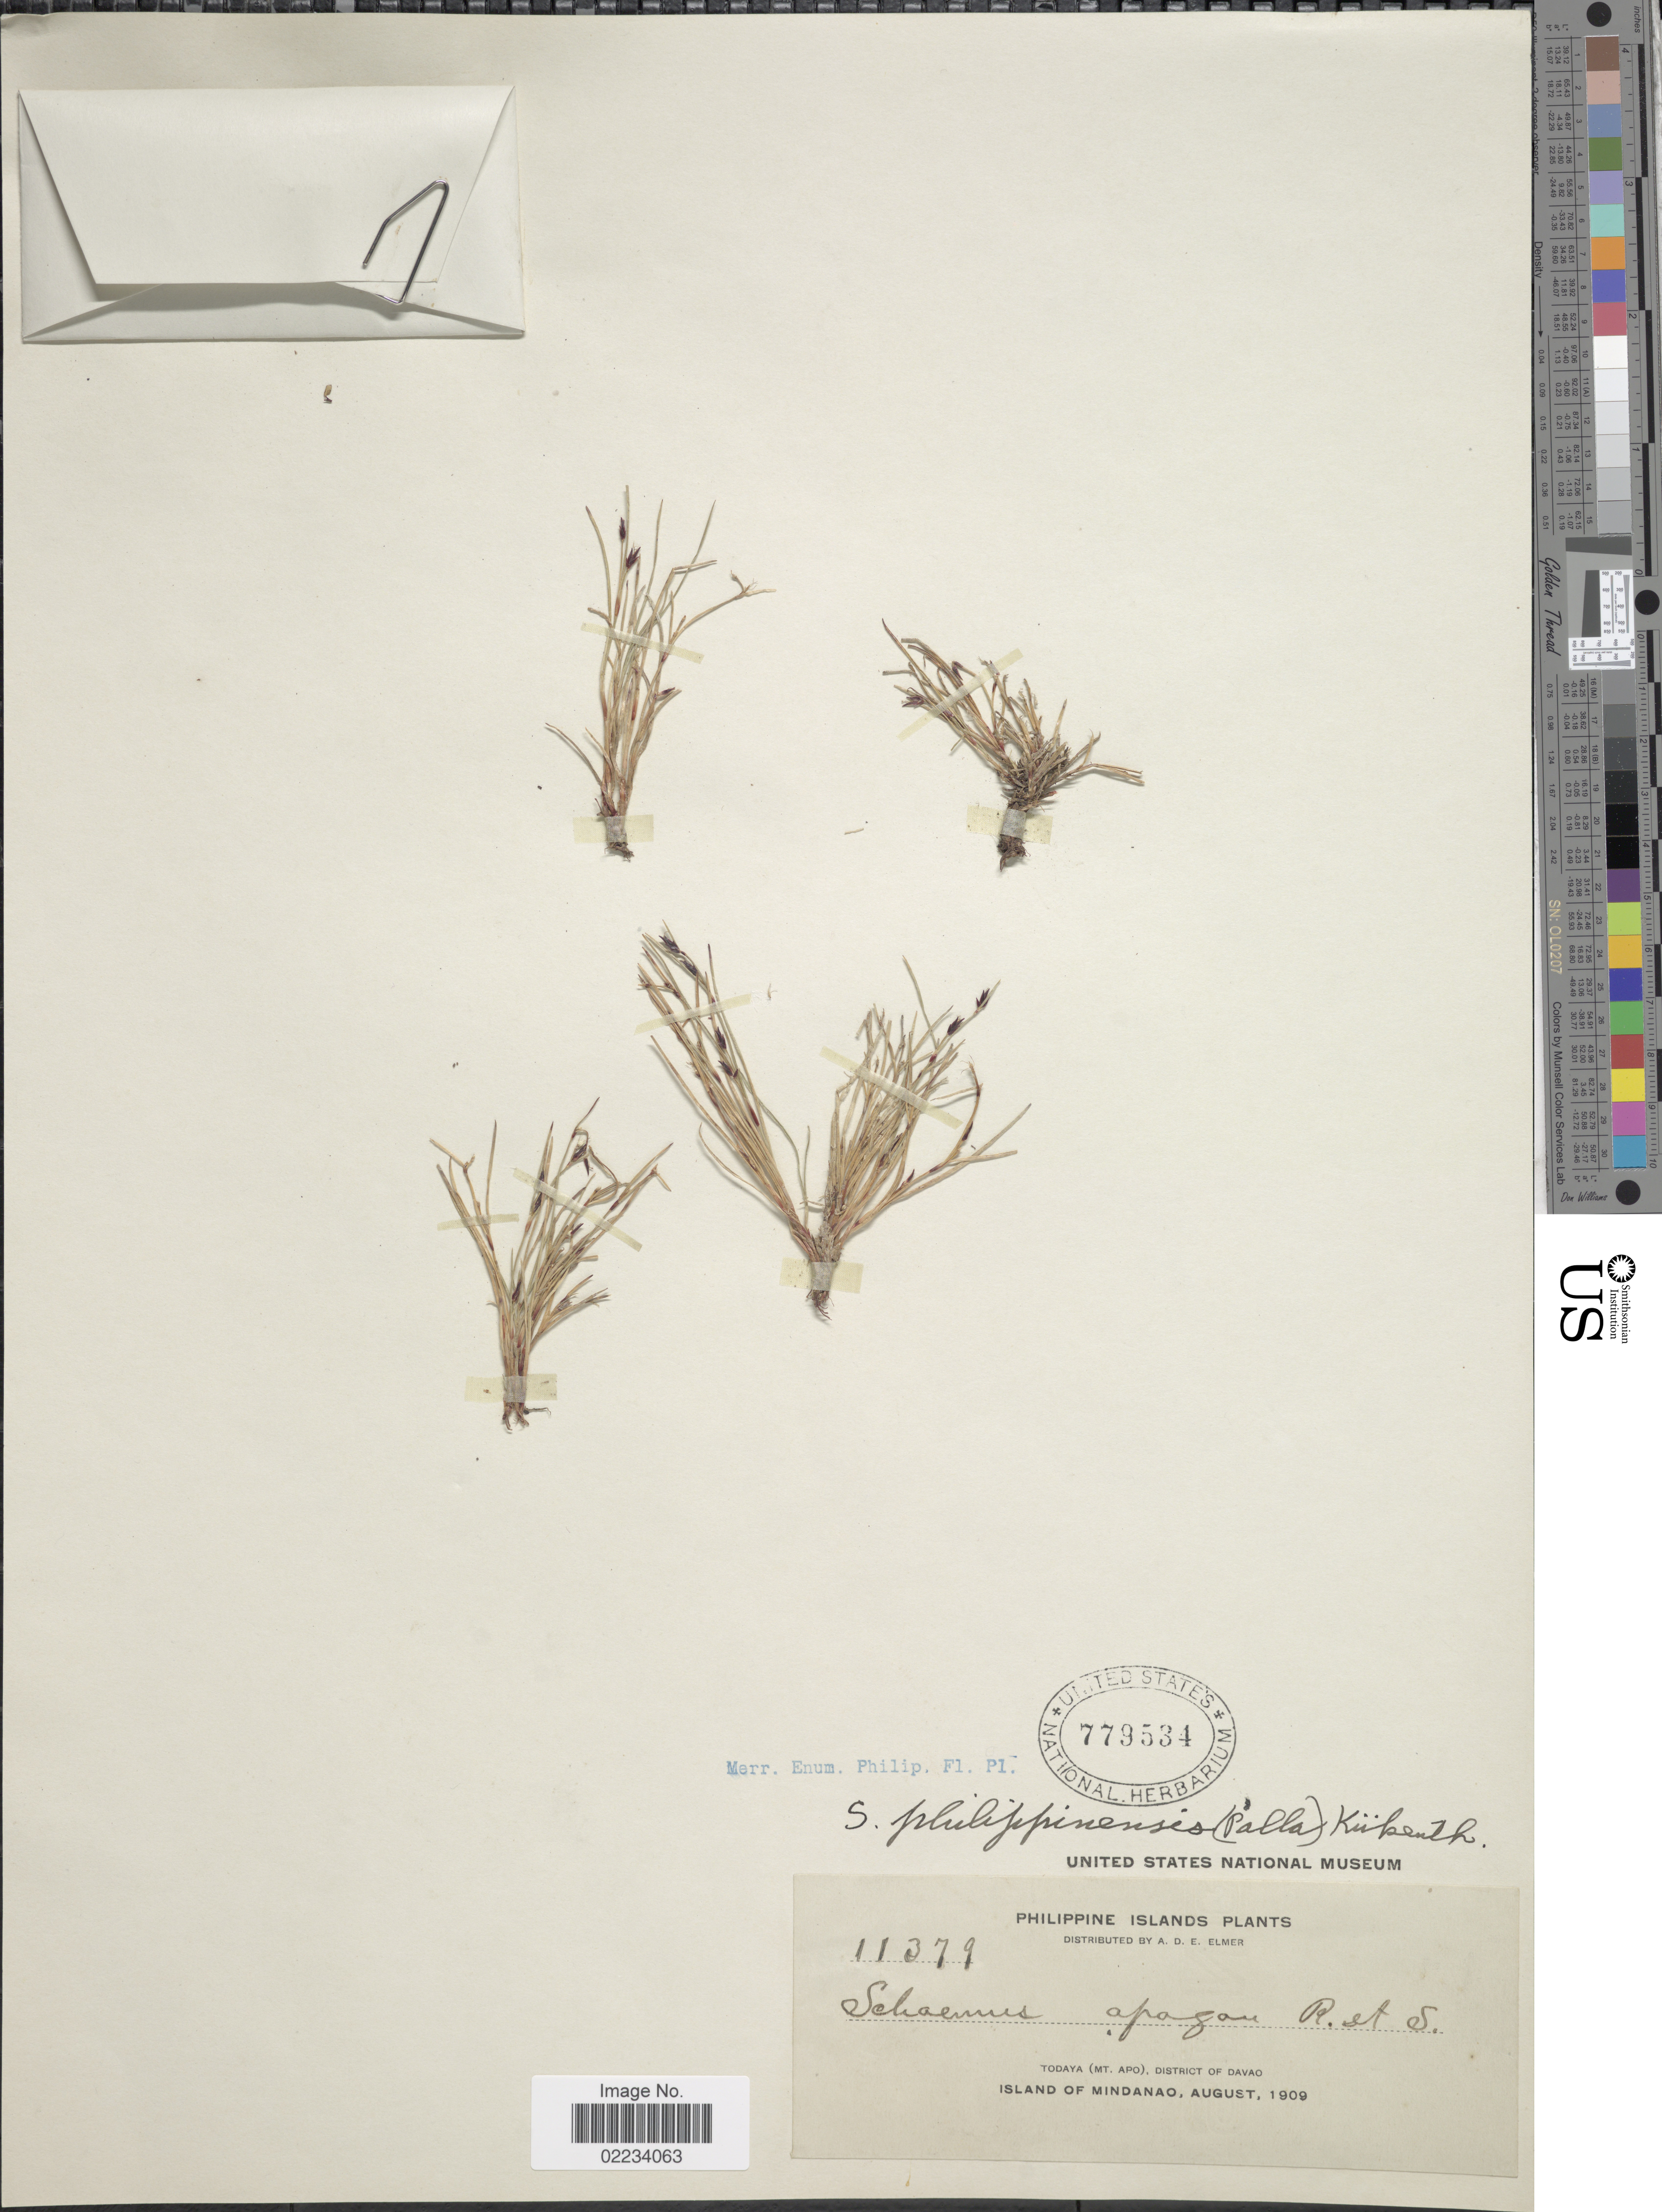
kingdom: Plantae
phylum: Tracheophyta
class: Liliopsida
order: Poales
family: Cyperaceae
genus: Schoenus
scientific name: Schoenus maschalinus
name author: Roem. & Schult.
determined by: Kern, J. H.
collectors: A. D. E. Elmer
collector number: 11379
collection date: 1909-08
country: Philippines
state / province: Davao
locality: Philippine Islands, Todaya (Mt Apo), District of Davao, Island of Mindanao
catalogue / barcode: US 779534